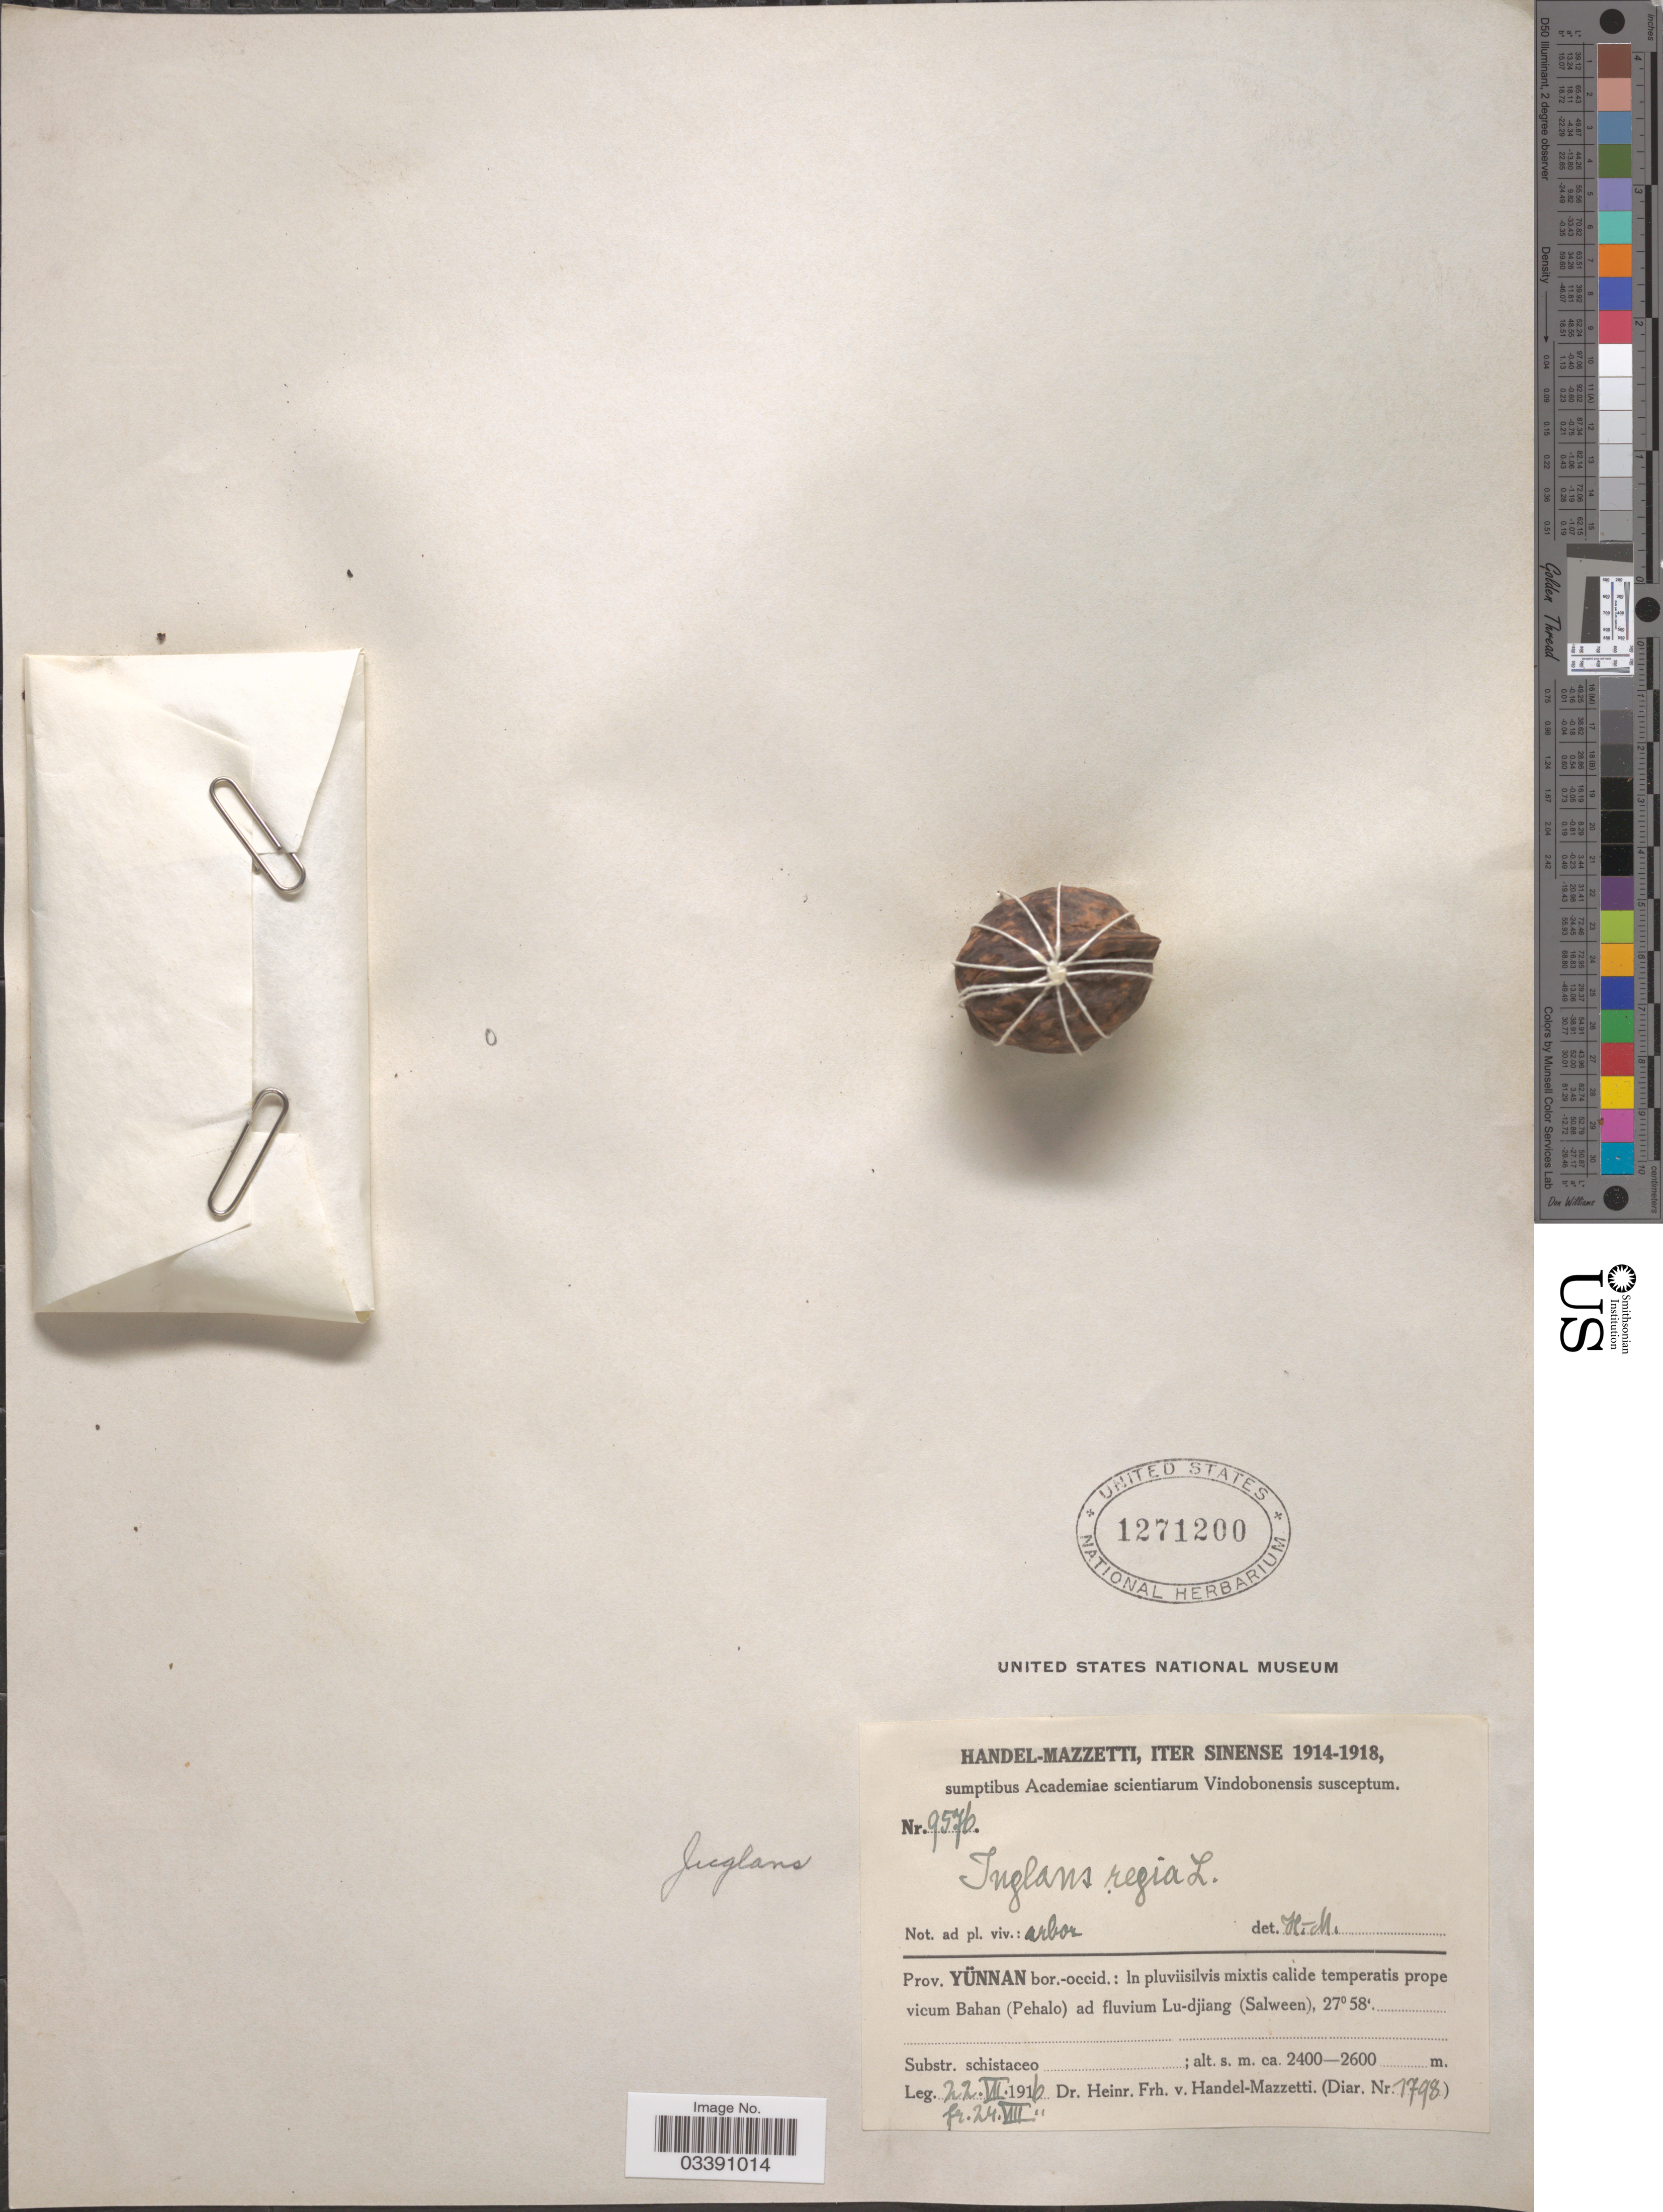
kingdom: Plantae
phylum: Tracheophyta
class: Magnoliopsida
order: Fagales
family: Juglandaceae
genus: Juglans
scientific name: Juglans regia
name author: L.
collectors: H. Handel-Mazzetti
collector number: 1798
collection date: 1916-07-22/1916-08-24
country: China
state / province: Yunnan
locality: Sinense. Prov. Yünnan bor.-occid.: In pluviisilvis mixtis calide temperatis prope vicum Bahan (Pehalo) ad fluviam Lu-djiang (Salween).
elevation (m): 2400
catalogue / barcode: US 1271200